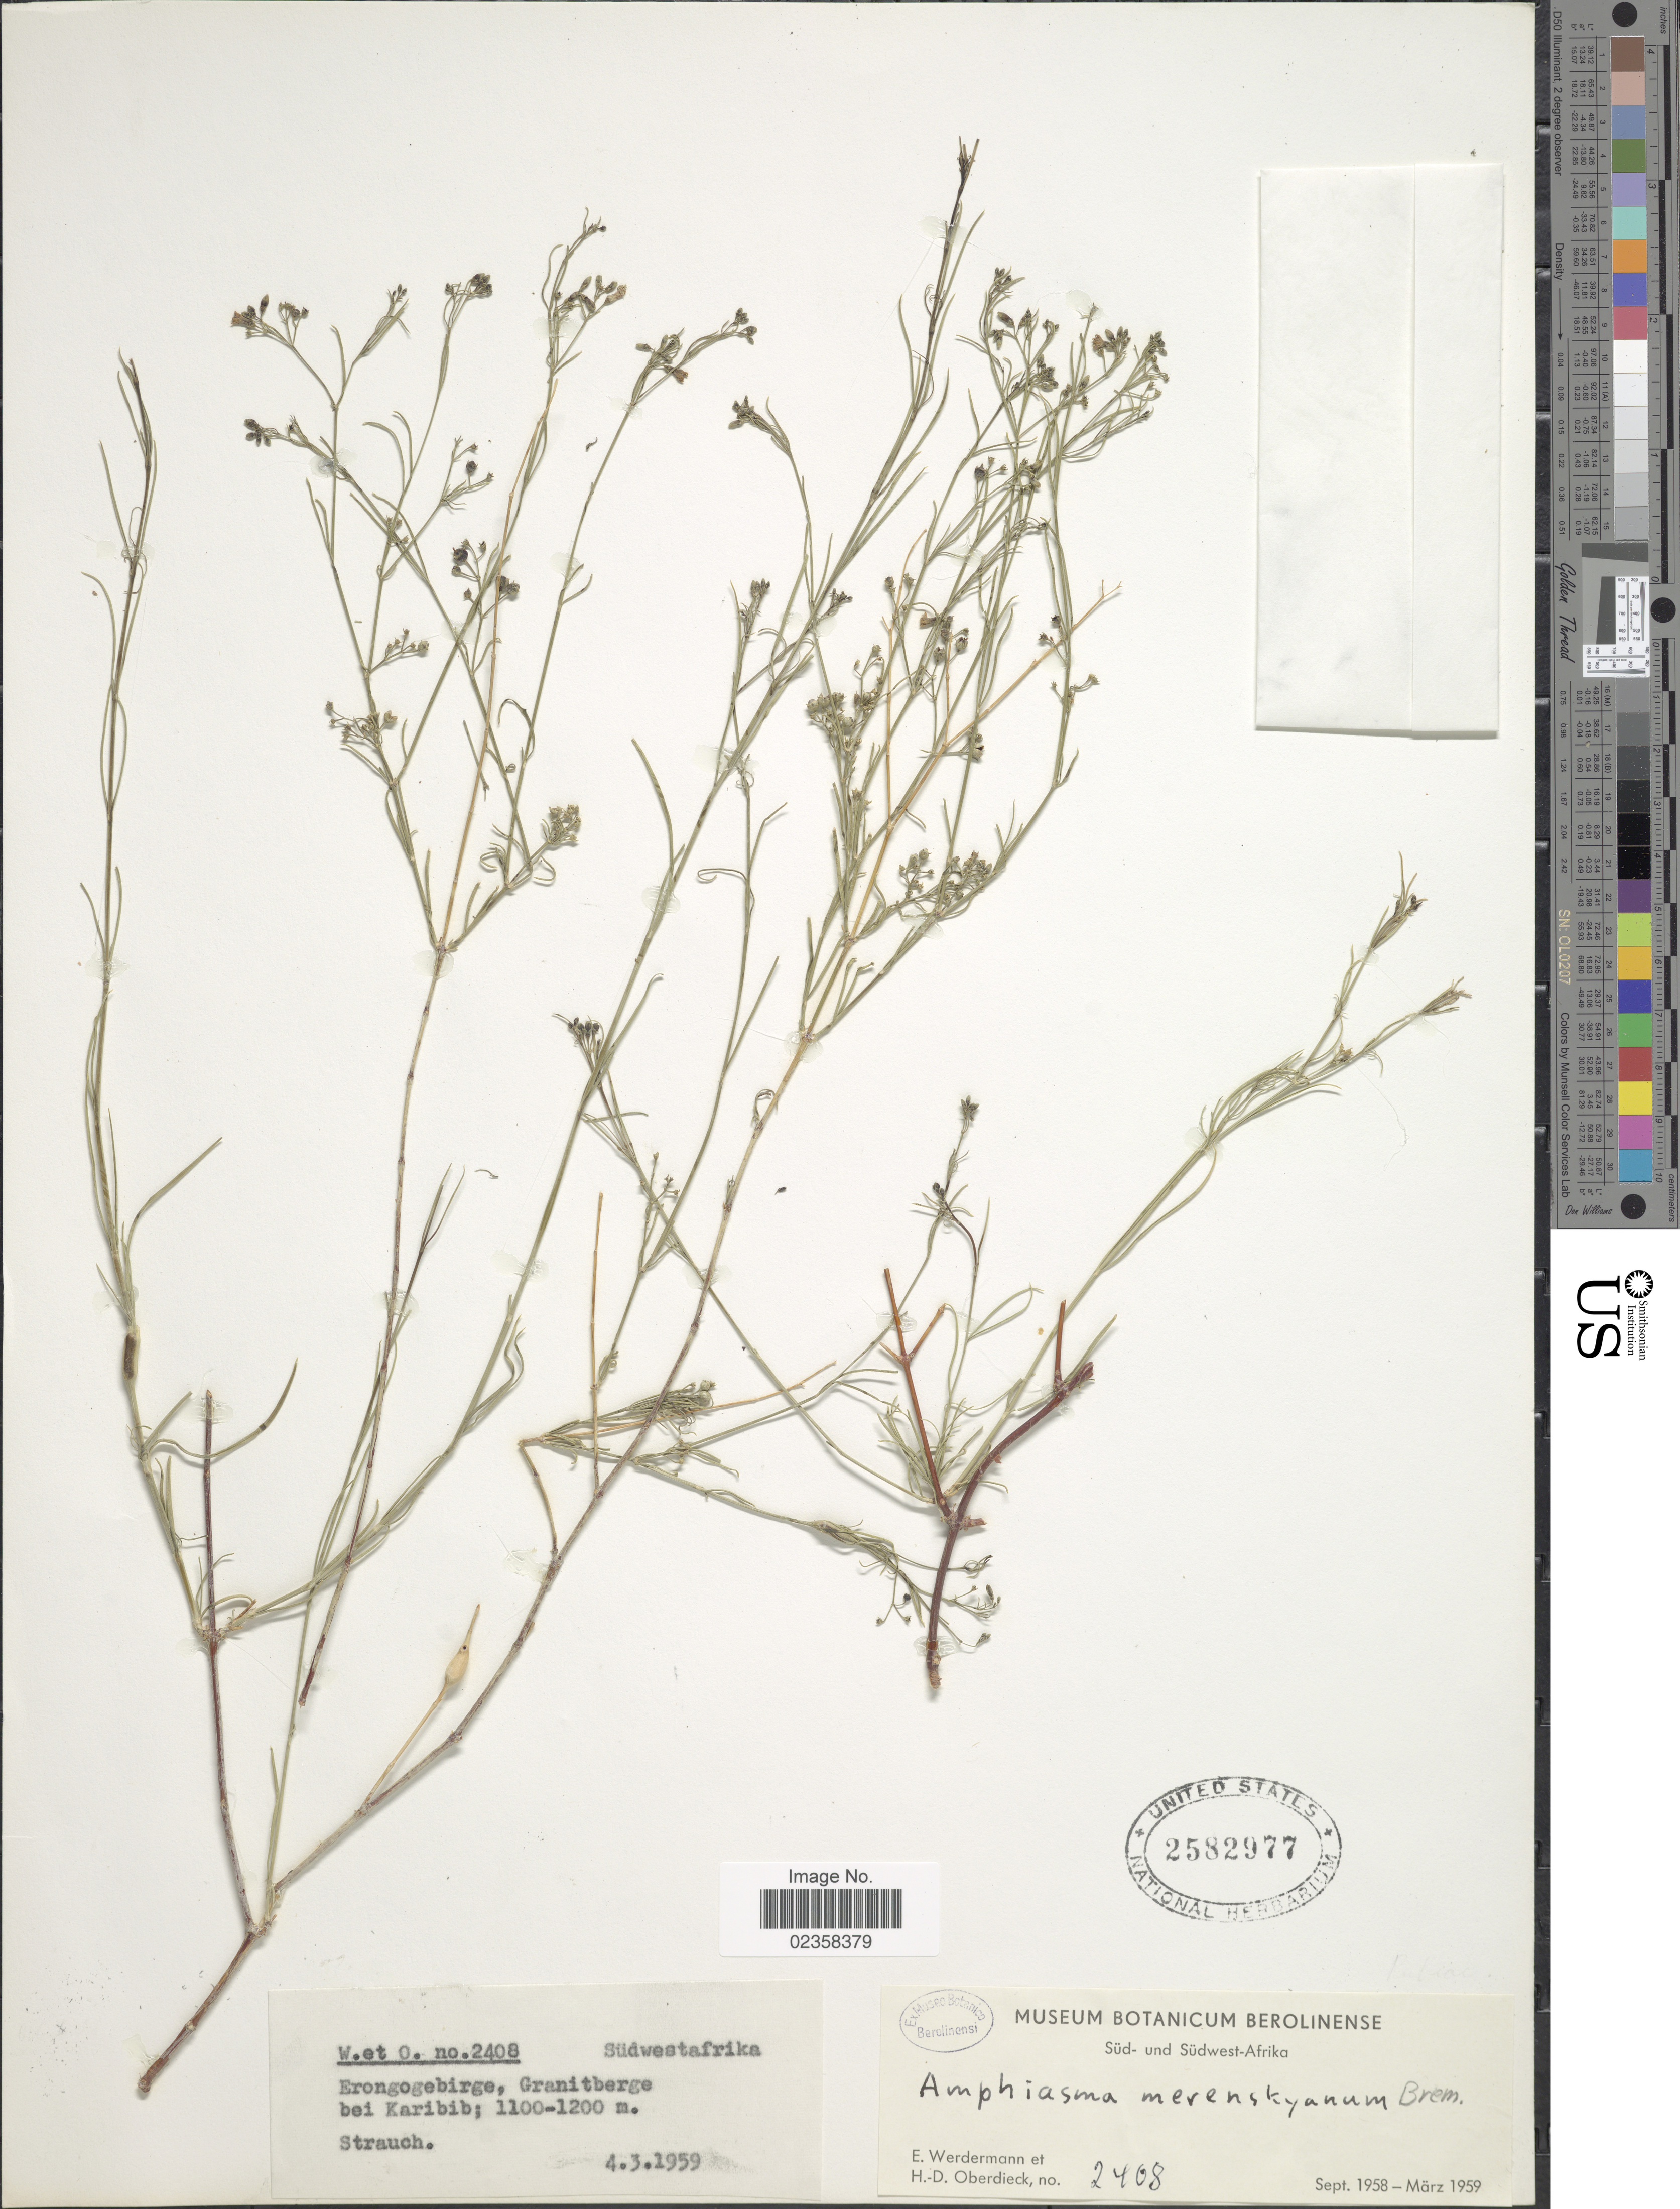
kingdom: Plantae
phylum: Tracheophyta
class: Magnoliopsida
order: Gentianales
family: Rubiaceae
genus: Amphiasma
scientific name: Amphiasma merenskyanum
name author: Bremek.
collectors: E. Werdermann & H. Oberdieck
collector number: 2408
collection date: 1959-03-04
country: Namibia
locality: Sud- und Sudwest -Afrika. Sudwestafrika, Erongogebirge, Granitberge bei Karibib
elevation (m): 1100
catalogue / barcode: US 2582977